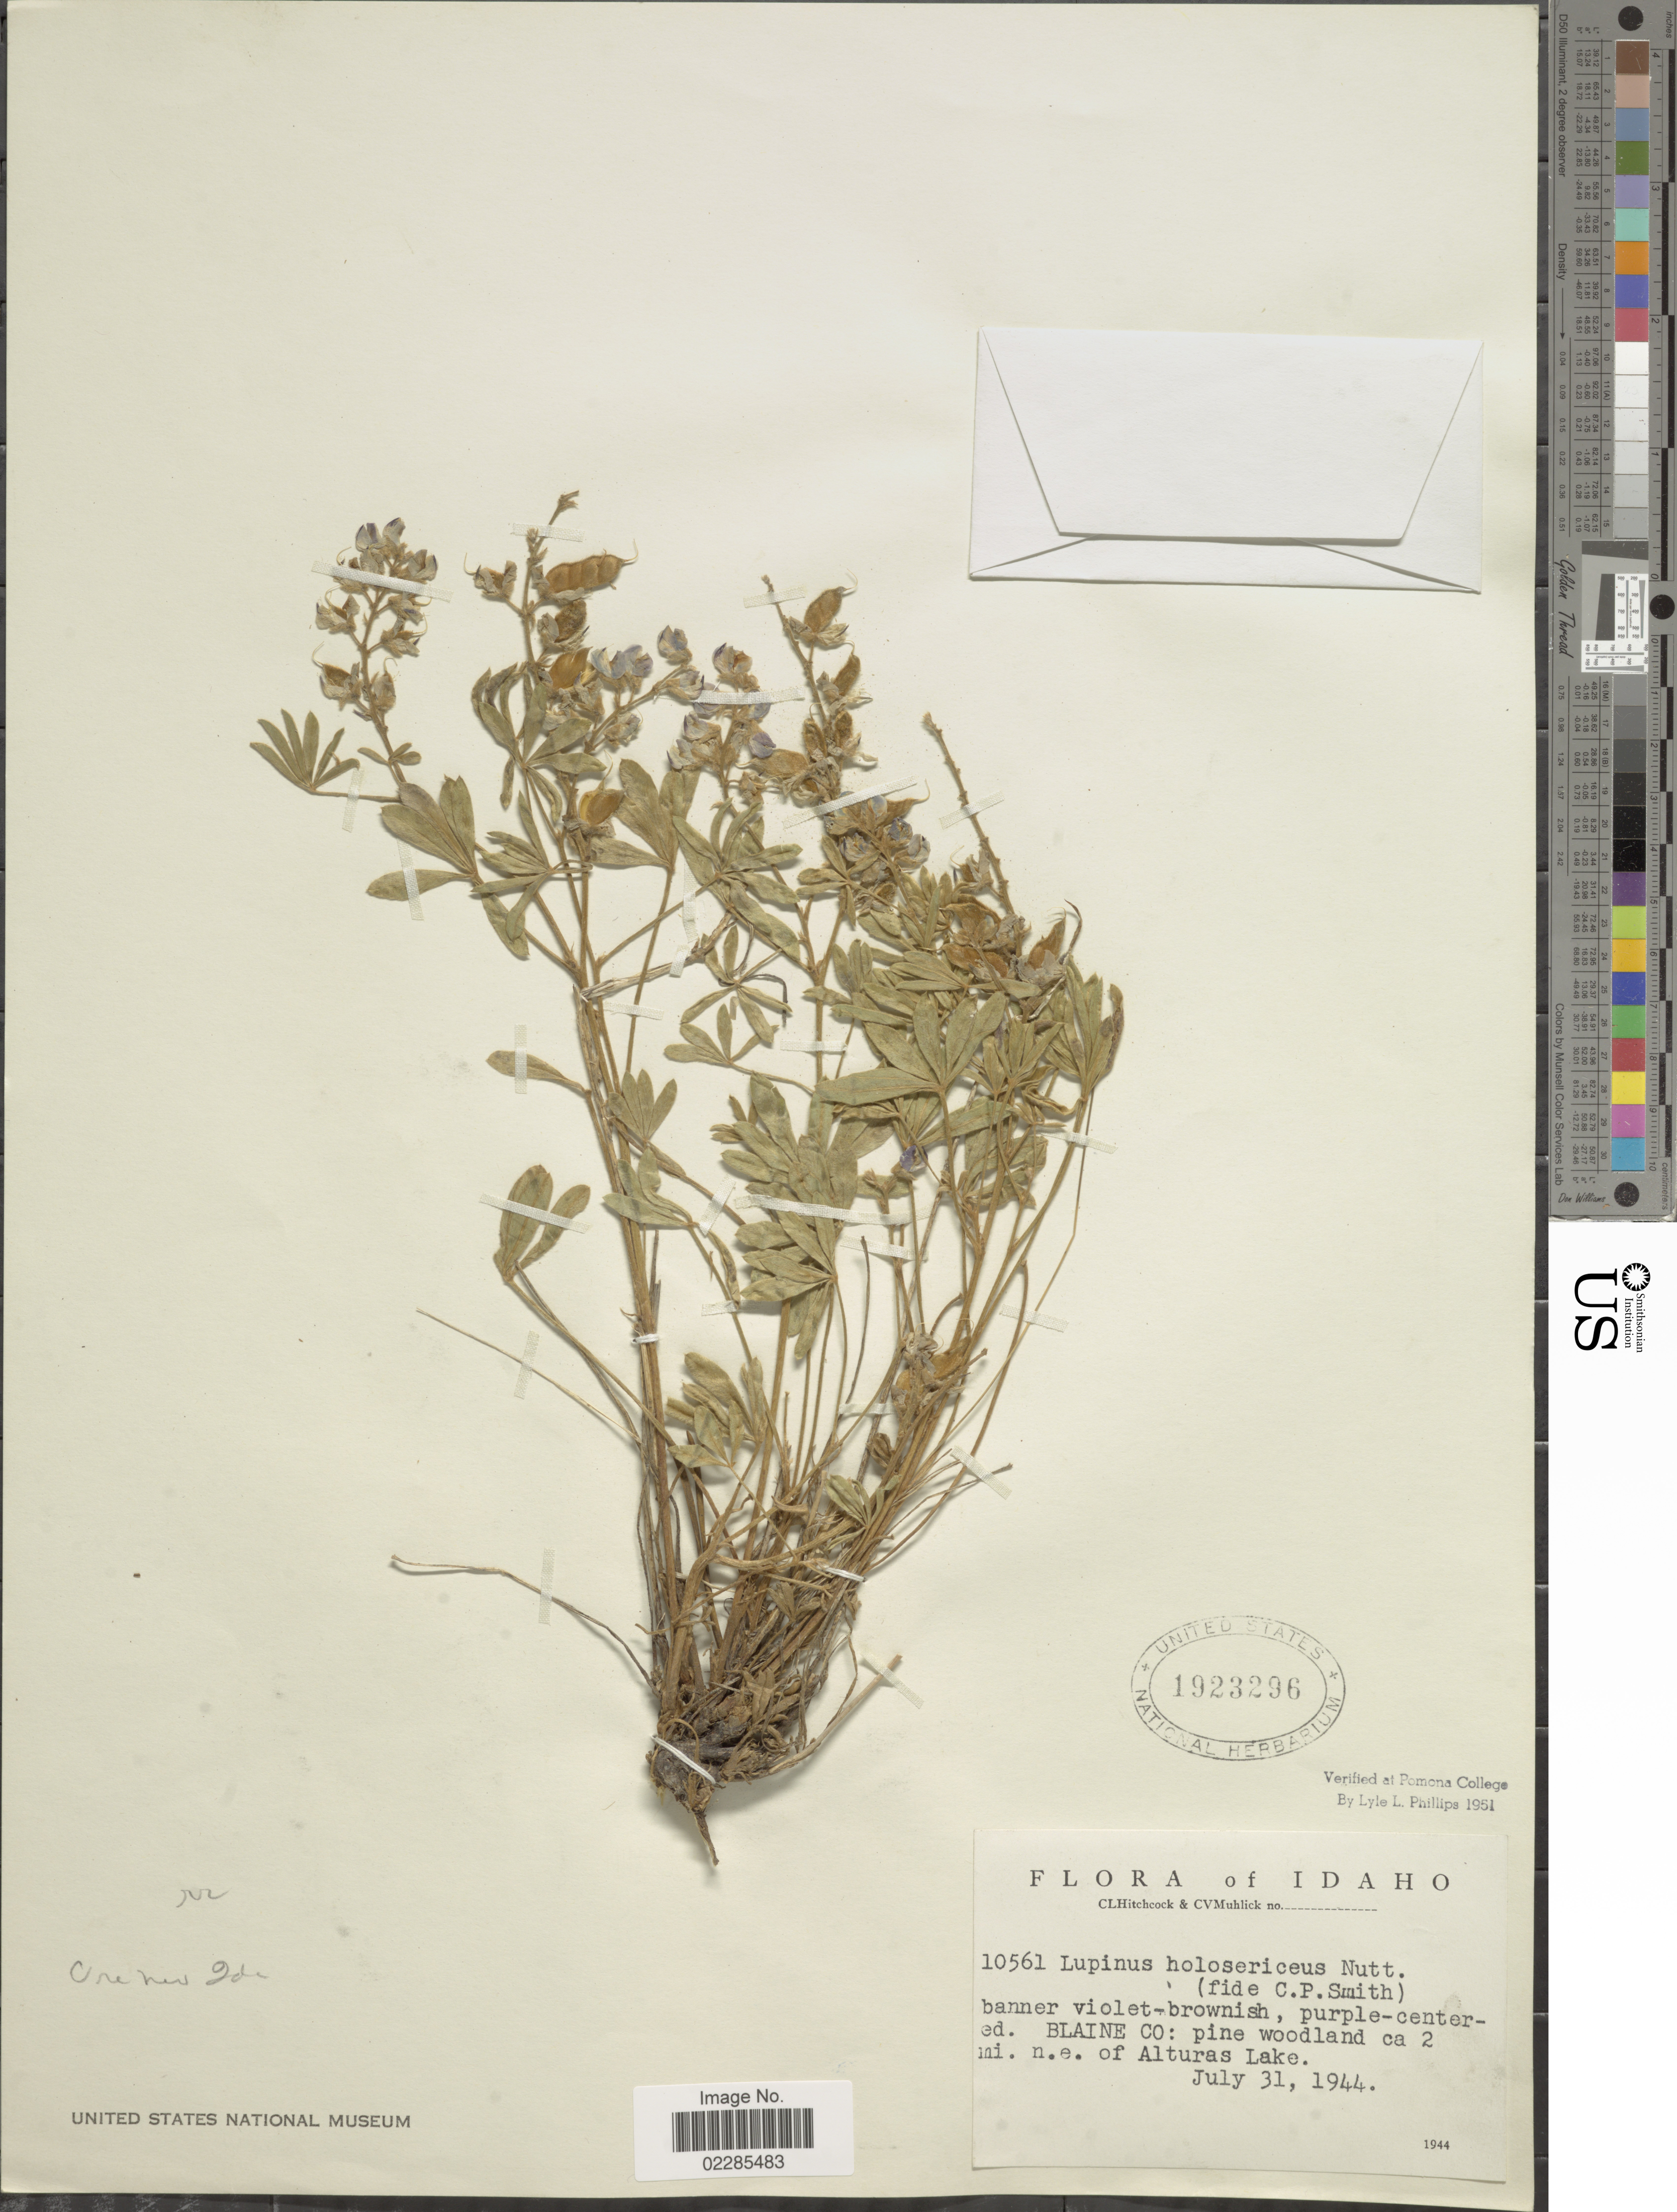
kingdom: Plantae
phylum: Tracheophyta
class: Magnoliopsida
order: Fabales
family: Fabaceae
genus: Lupinus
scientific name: Lupinus holosericeus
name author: Nutt.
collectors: C. L. Hitchcock & C. V. Muhlick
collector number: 10561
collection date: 1944-07-31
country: United States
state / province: Idaho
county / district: Blaine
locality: pine wooland ca 2 mi n.e. of Alturas Lake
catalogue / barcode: US 1923296